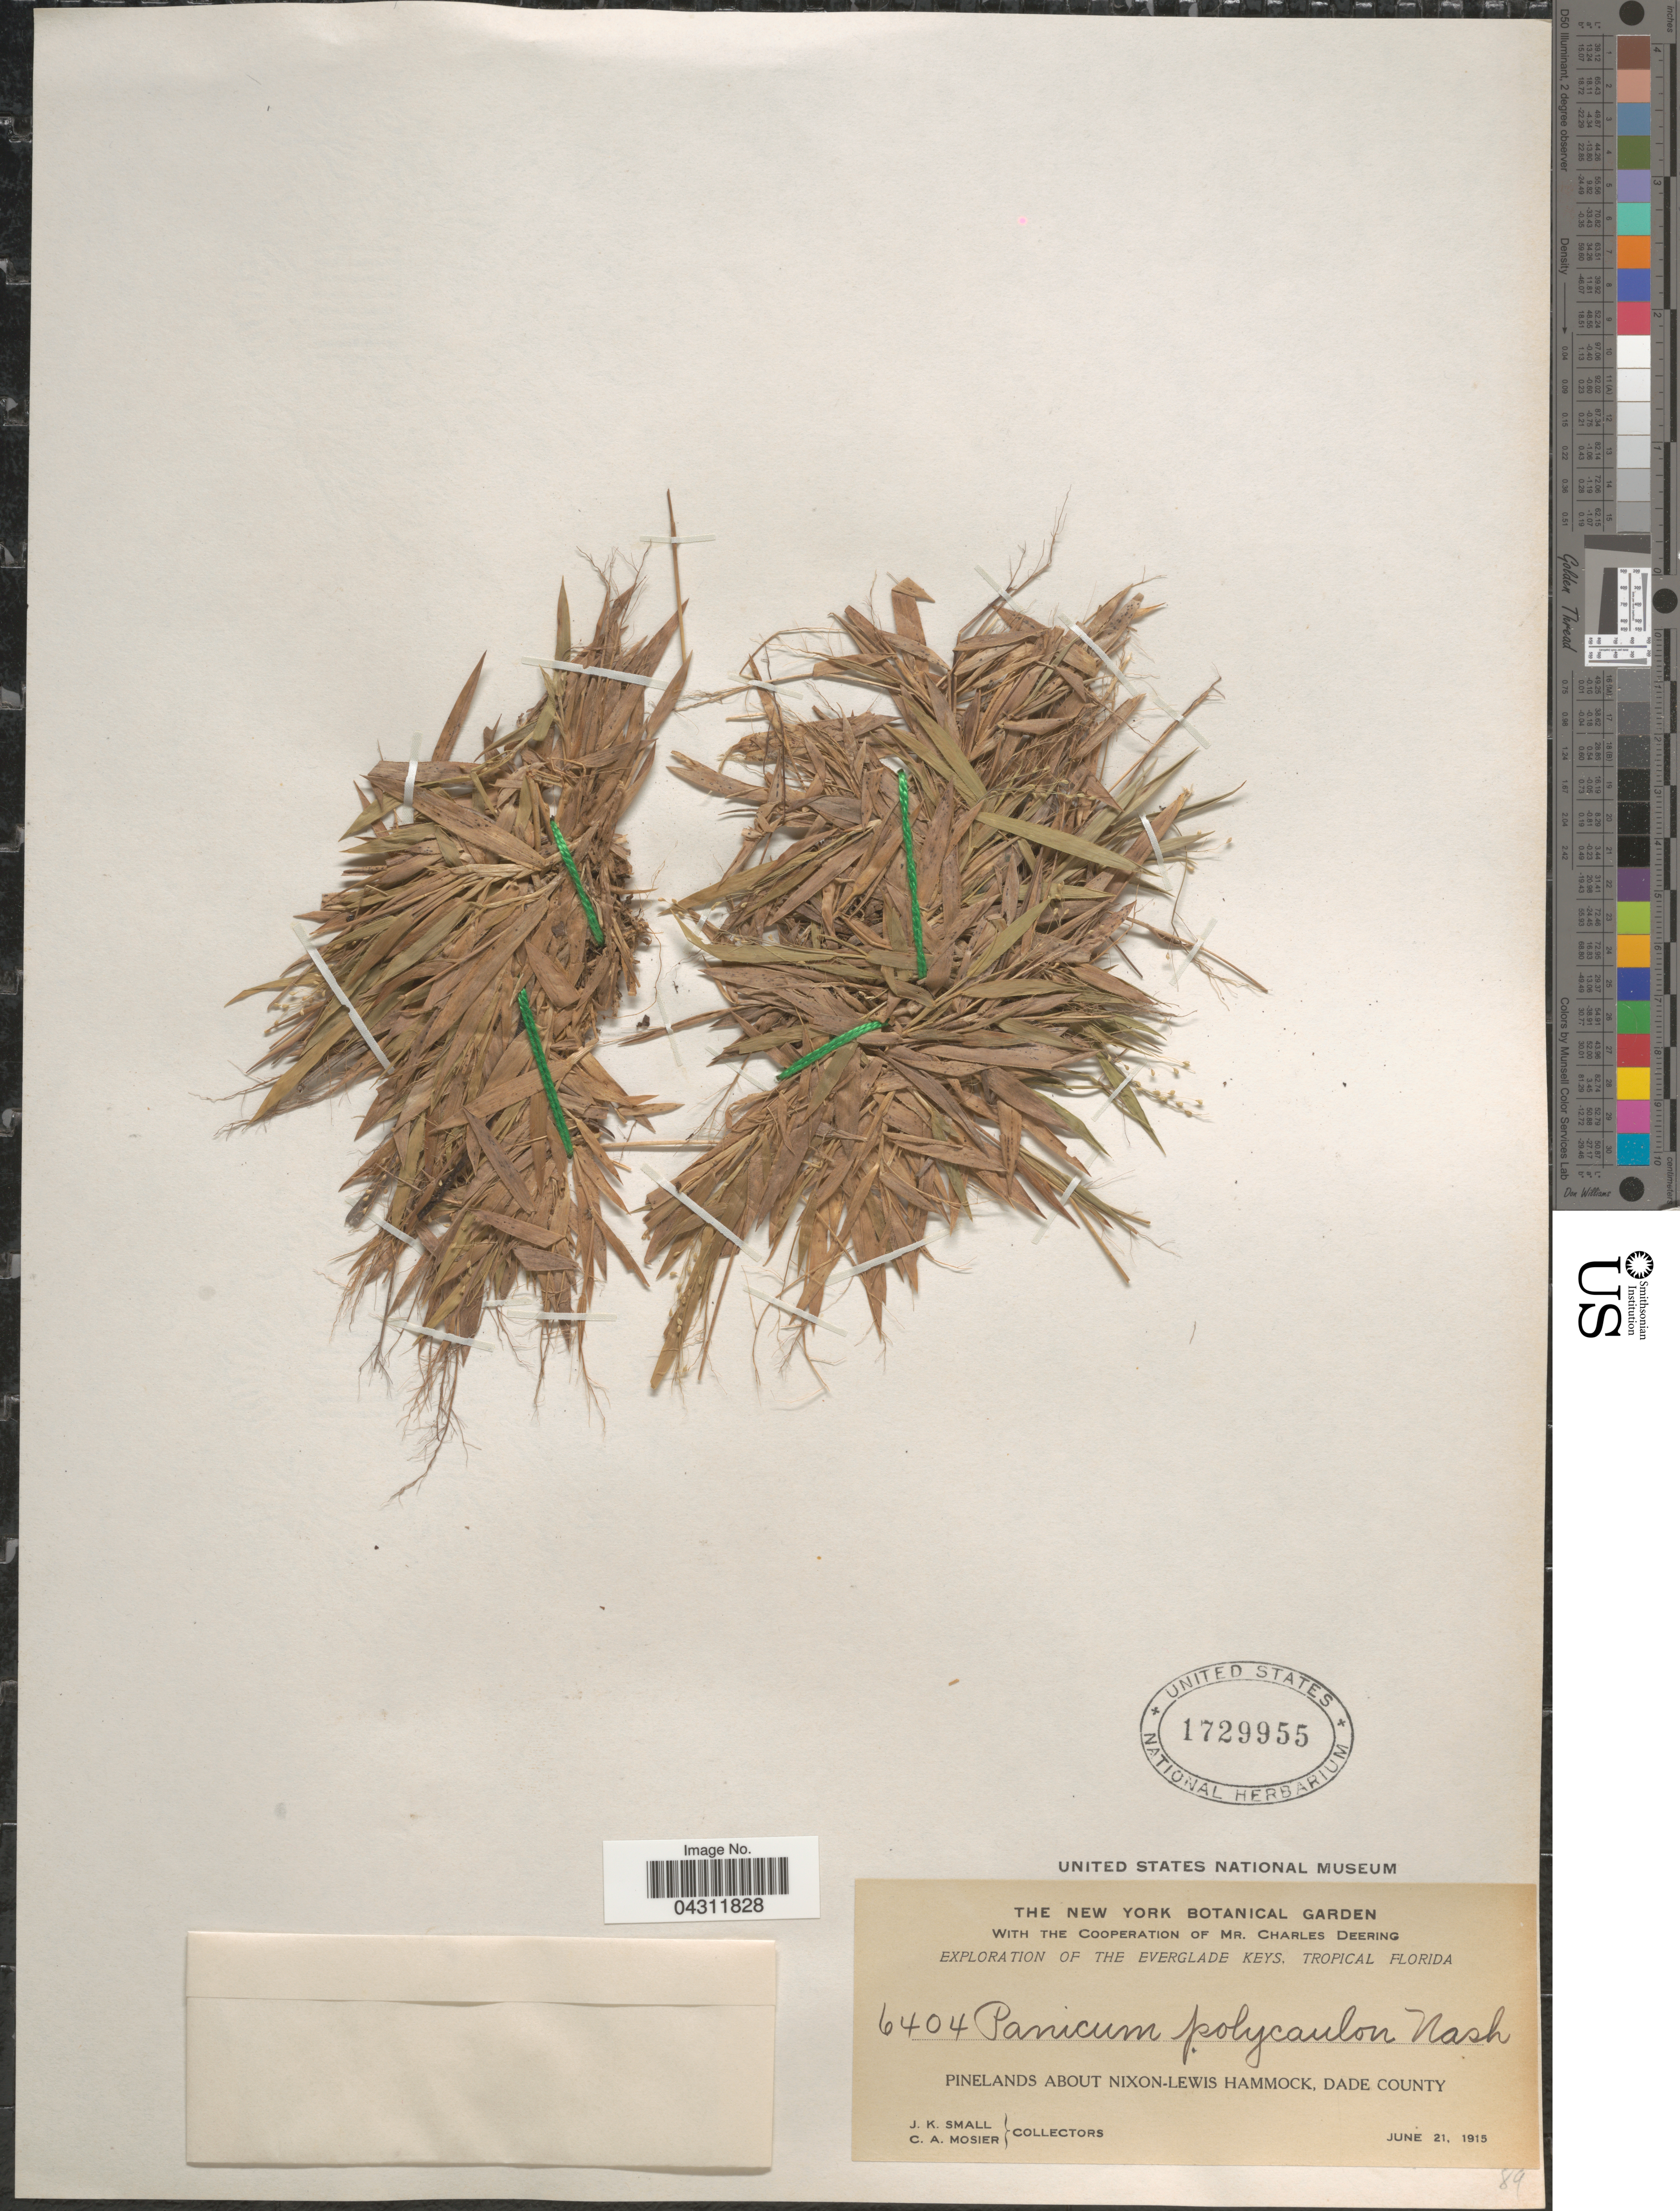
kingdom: Plantae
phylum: Tracheophyta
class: Liliopsida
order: Poales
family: Poaceae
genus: Dichanthelium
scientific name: Dichanthelium strigosum var. glabrescens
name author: (Griseb.) Freckmann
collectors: J. K. Small & C. A. Mosier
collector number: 6404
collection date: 1915-06-21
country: United States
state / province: Florida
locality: Exploration of the Everglade Keys, Tropical Florida. Pinelands about Nixon-Lewis Hammock, Dade County.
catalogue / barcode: US 1729955